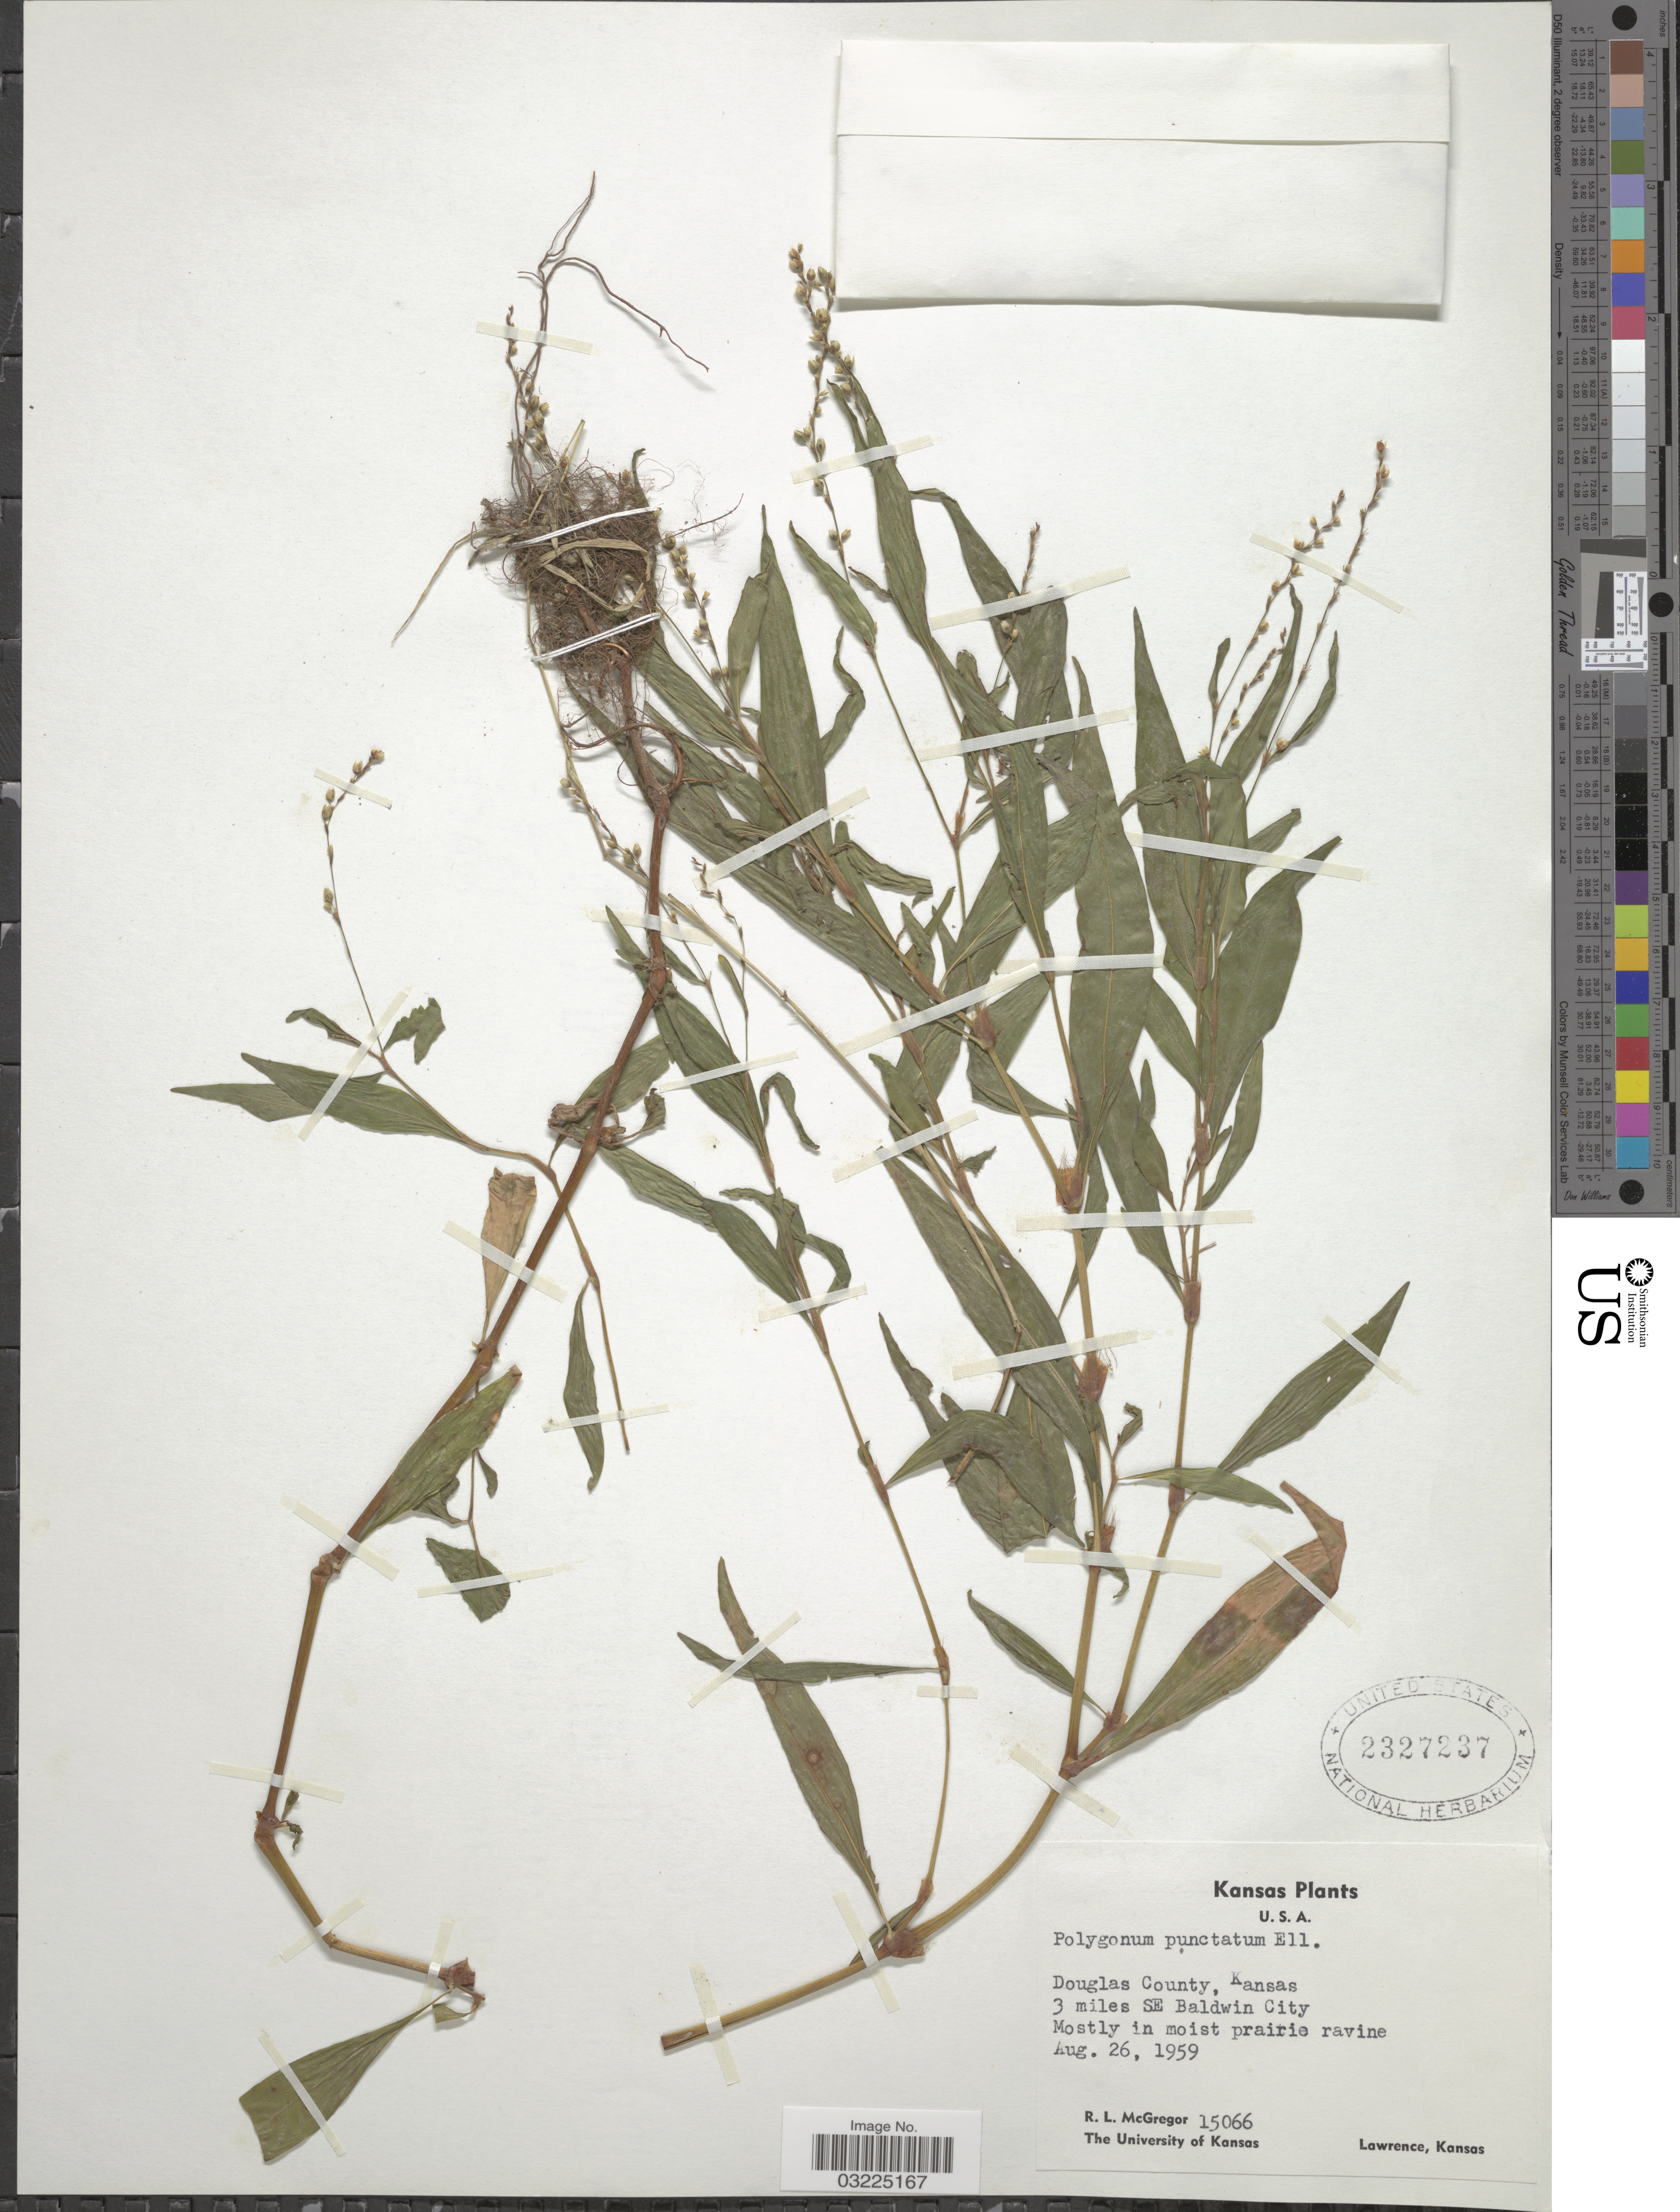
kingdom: Plantae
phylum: Tracheophyta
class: Magnoliopsida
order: Caryophyllales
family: Polygonaceae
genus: Persicaria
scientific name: Persicaria punctata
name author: (Elliott) Small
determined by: Atha, D. E.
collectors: R. McGregor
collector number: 15066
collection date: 1959-08-26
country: United States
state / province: Kansas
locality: Douglas County, 3 miles SE Baldwin City.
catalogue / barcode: US 2327237